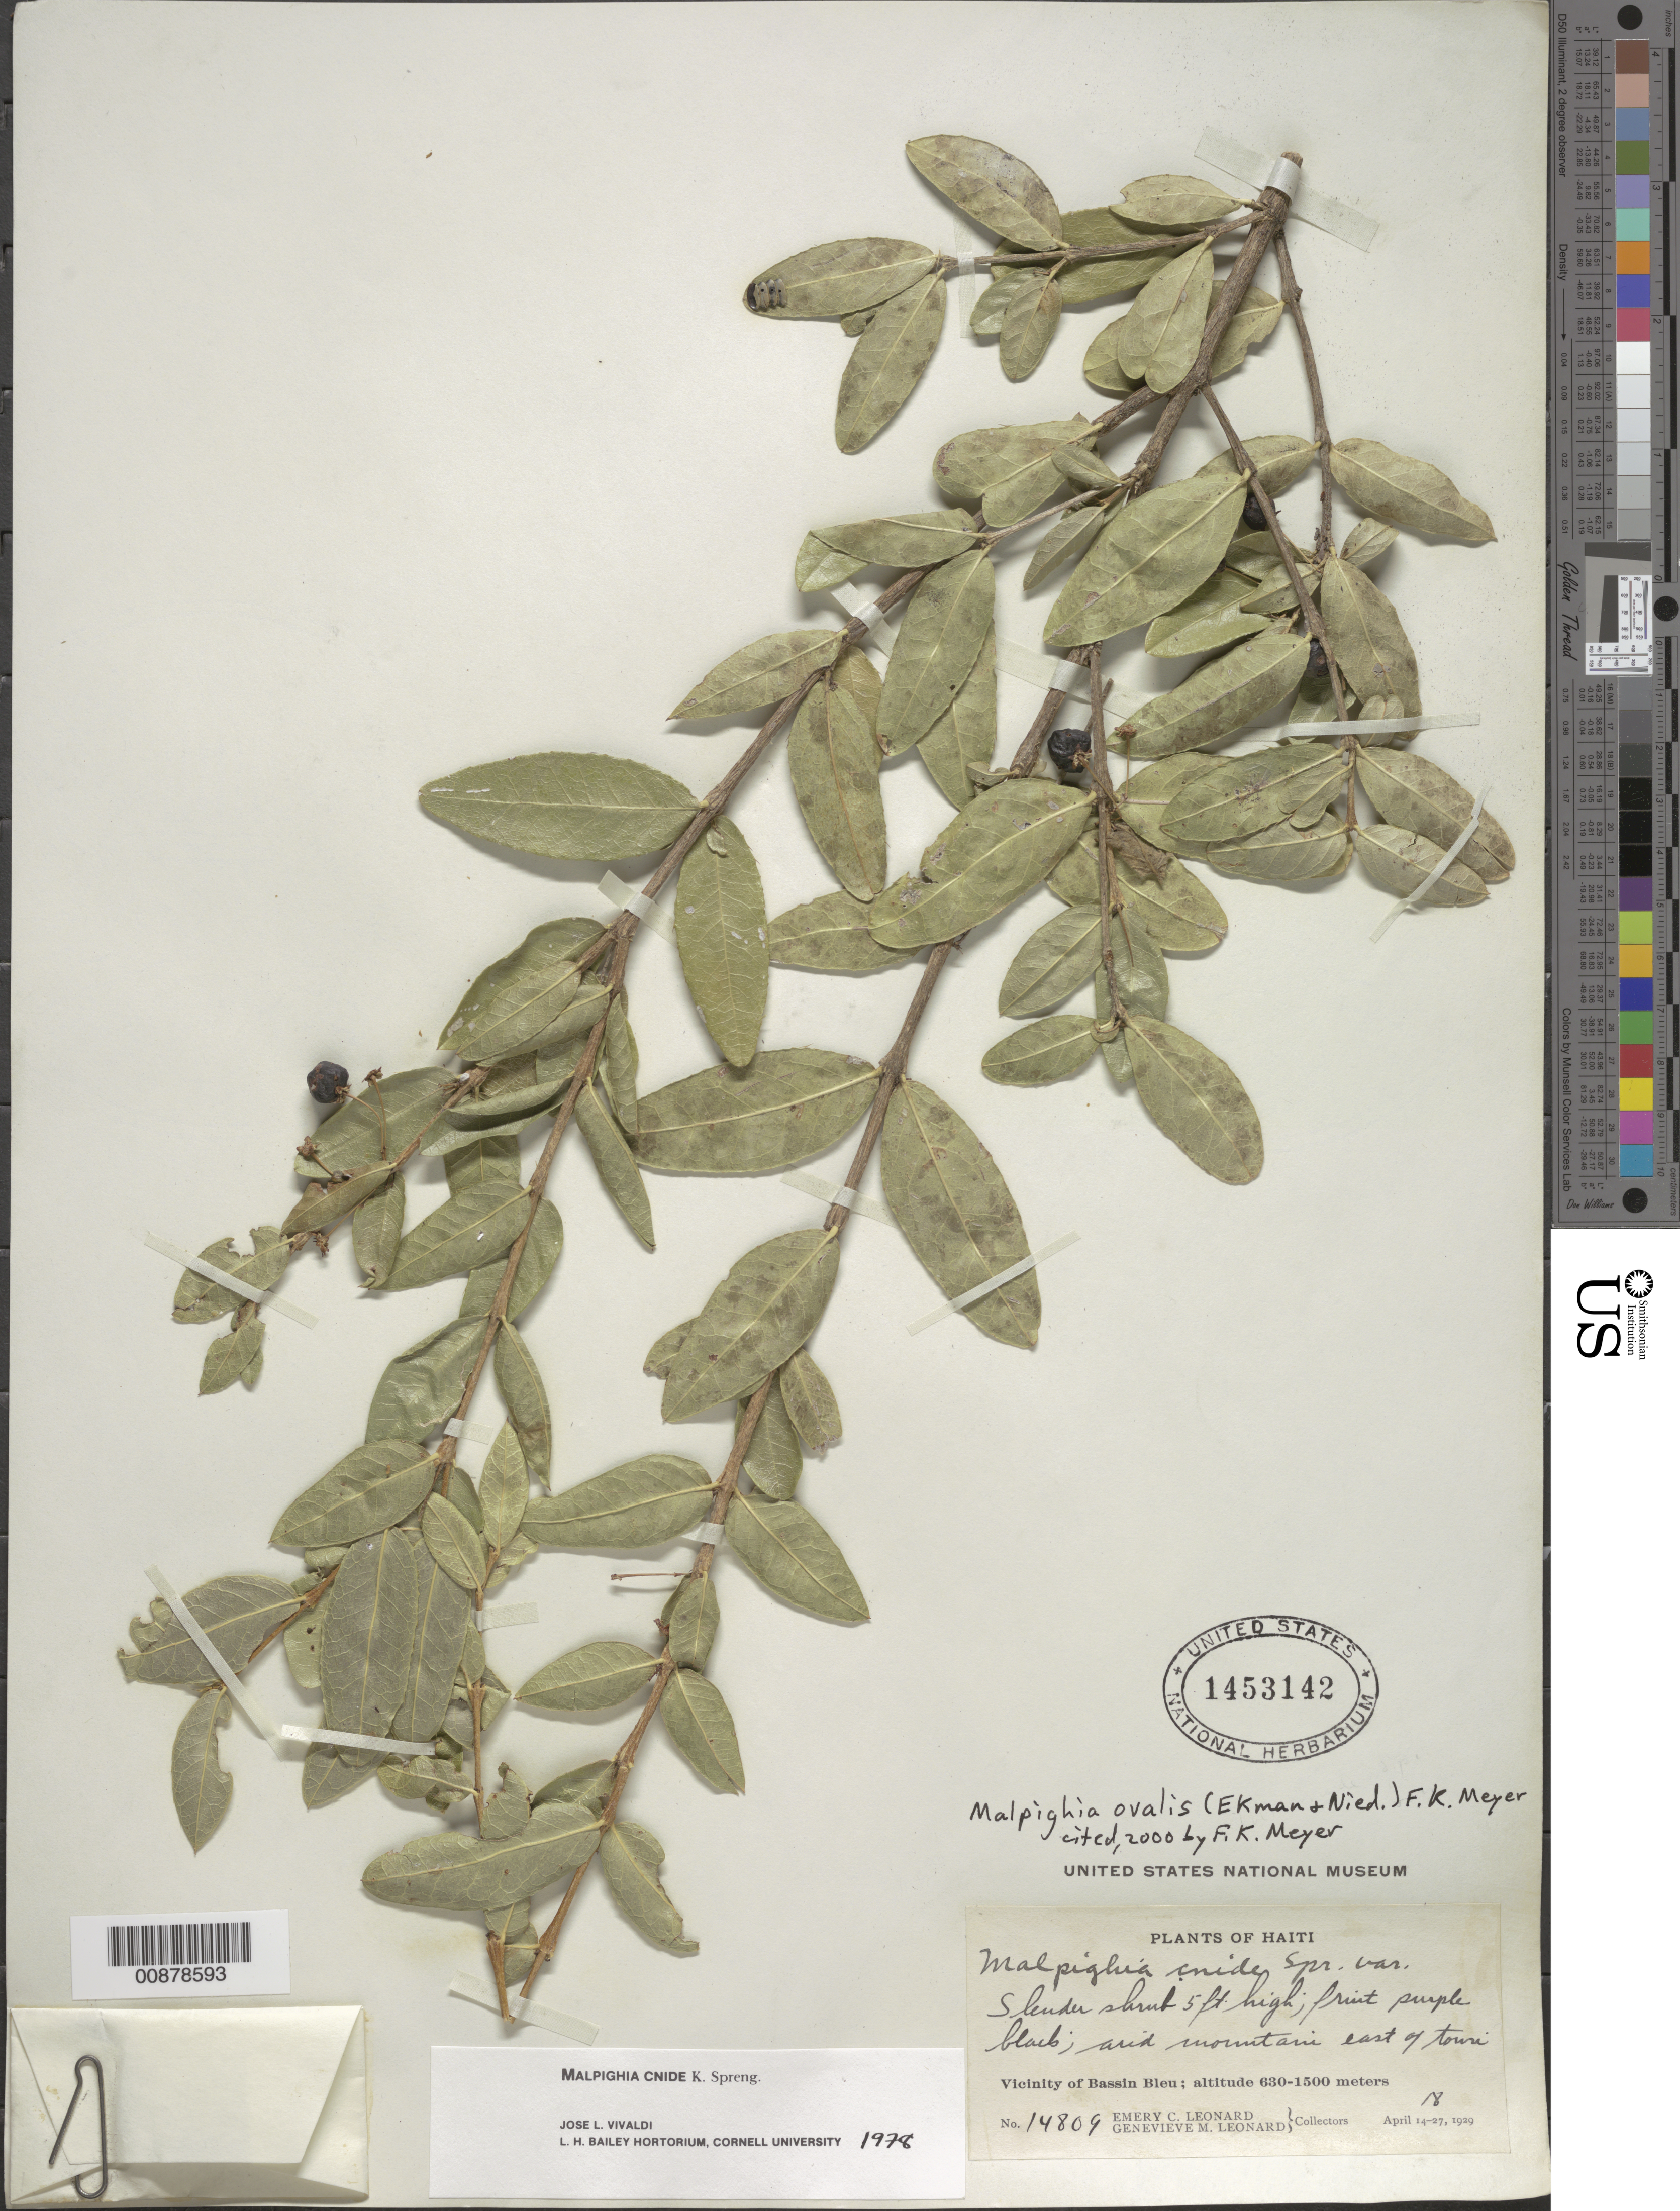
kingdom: Plantae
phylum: Tracheophyta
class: Magnoliopsida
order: Malpighiales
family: Malpighiaceae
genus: Malpighia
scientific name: Malpighia cnide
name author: Spreng.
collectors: E. C. Leonard & G. M. Leonard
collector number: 14809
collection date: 1929-04-18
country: Haiti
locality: Arid mountain east of town. Vicinity of Bassin Bleu.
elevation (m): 630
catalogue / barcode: US 1453142